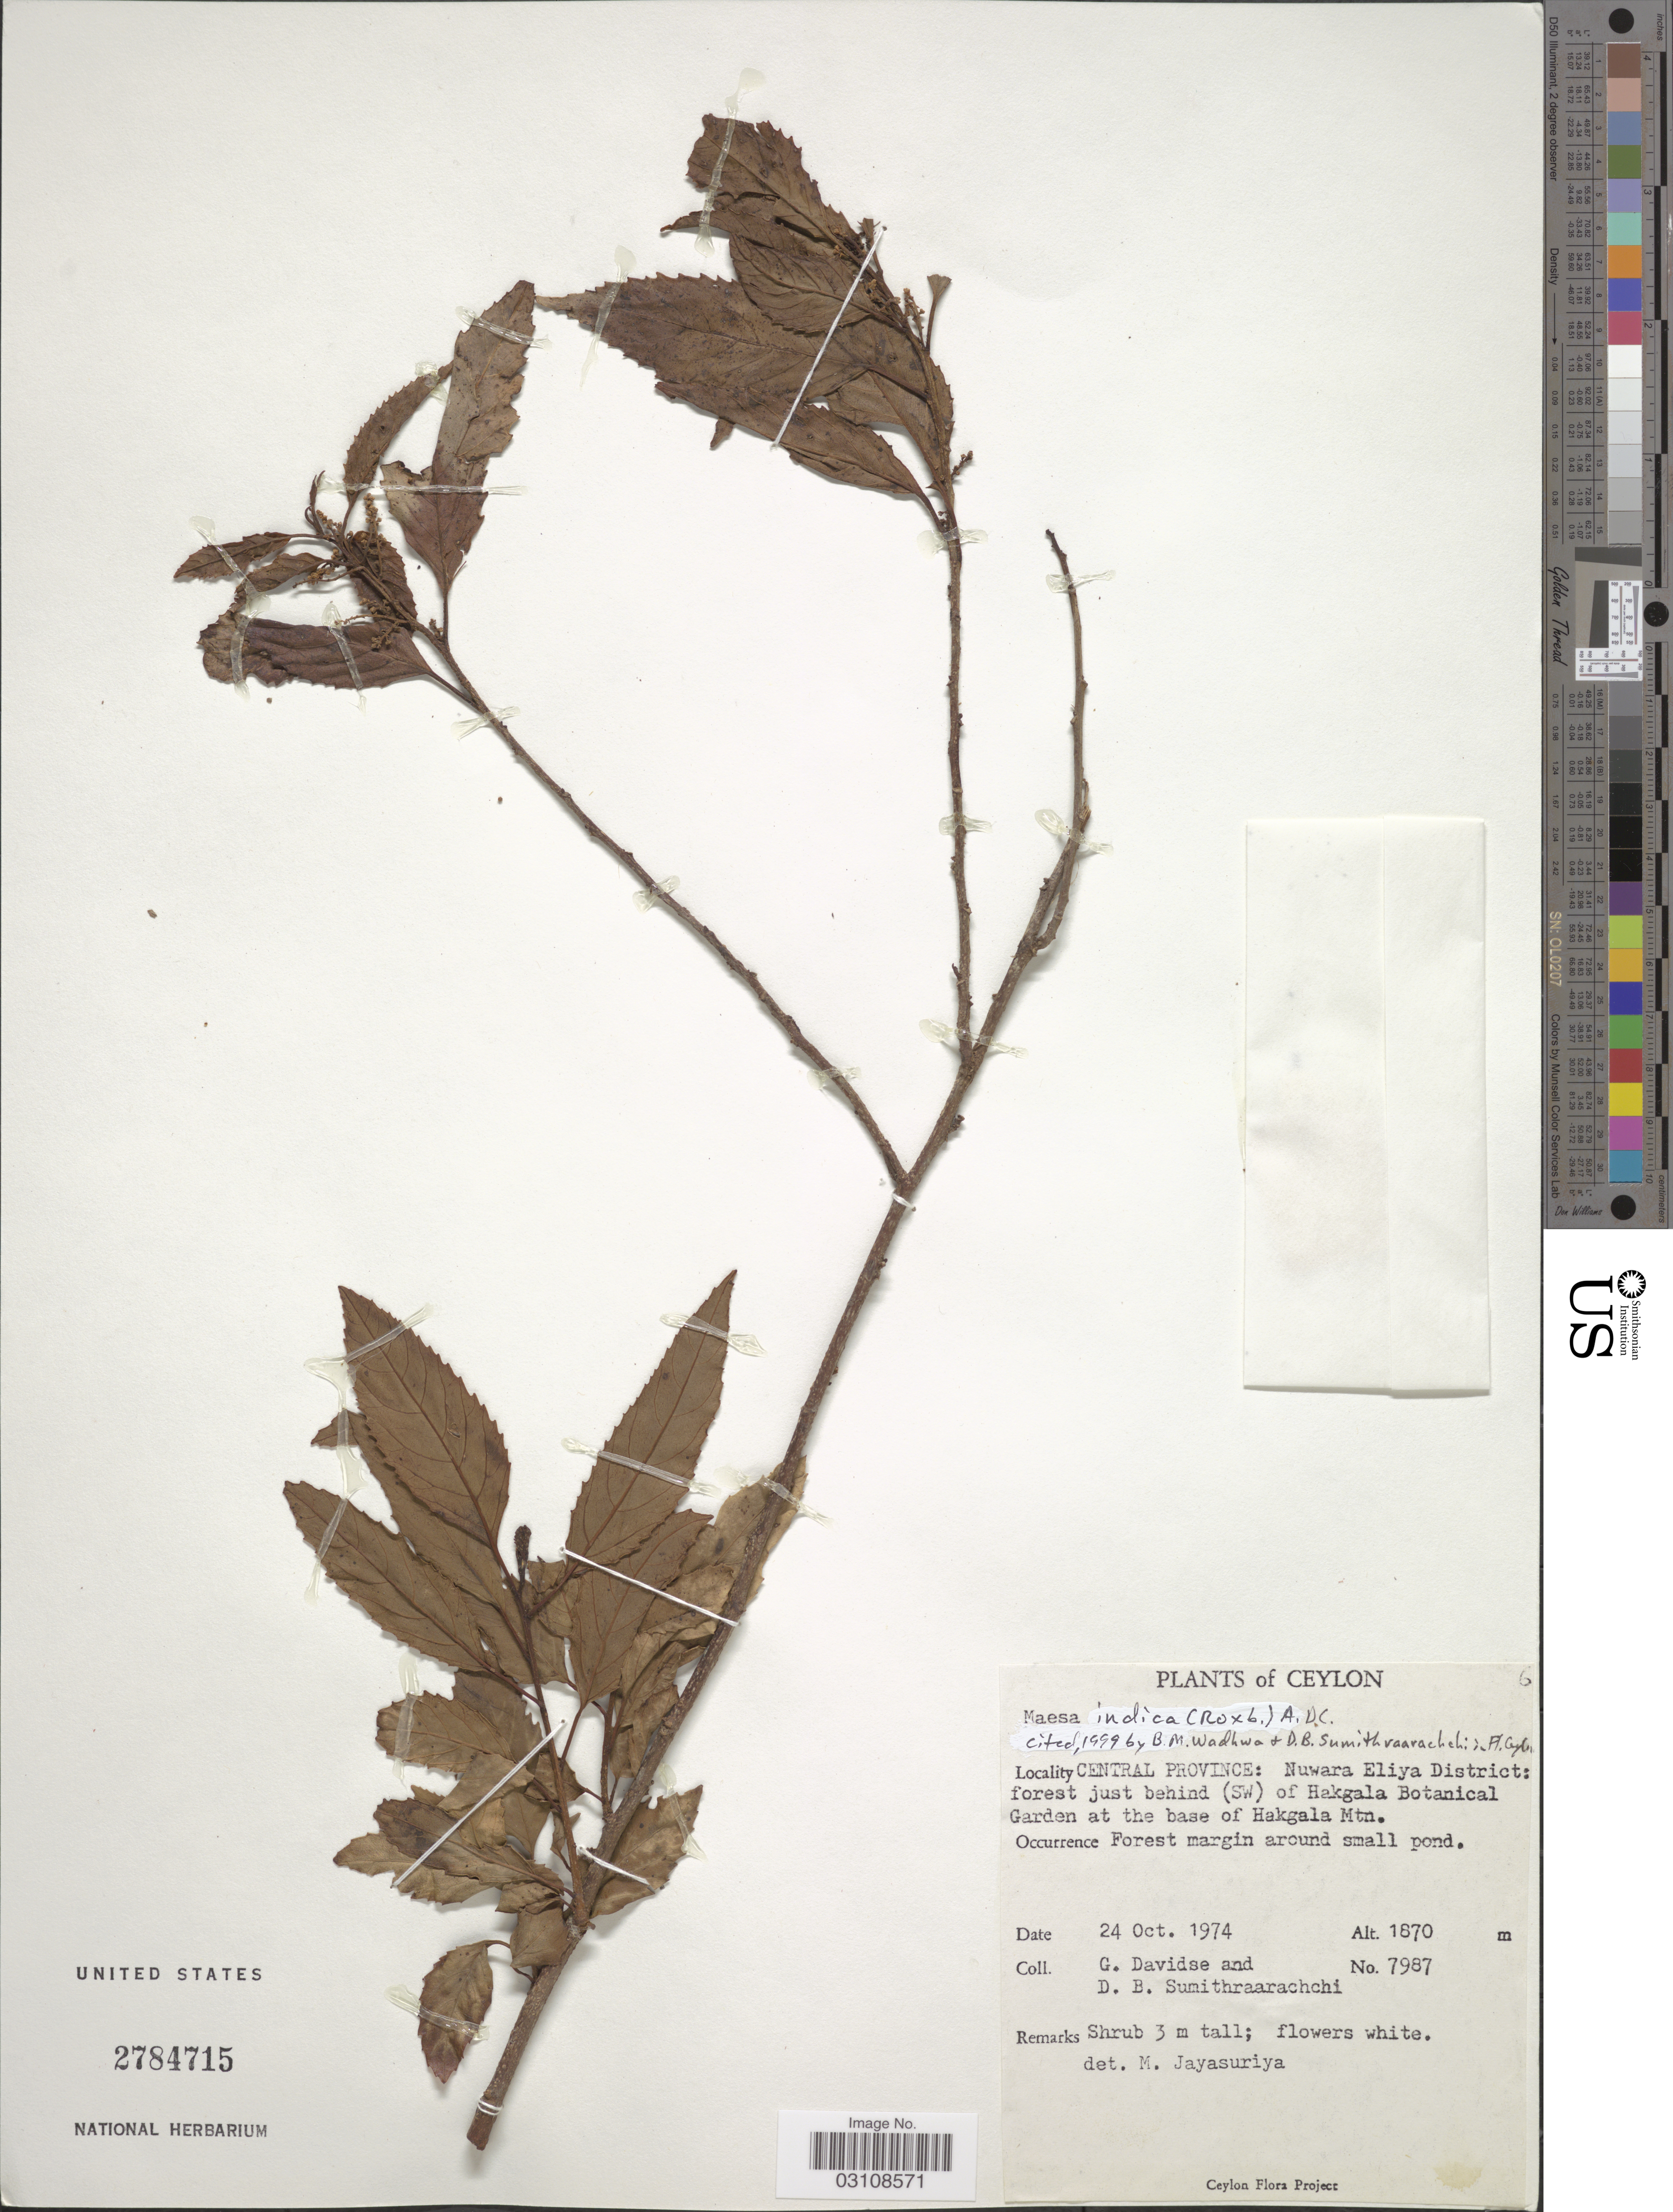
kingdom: Plantae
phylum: Tracheophyta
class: Magnoliopsida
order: Ericales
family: Primulaceae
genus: Maesa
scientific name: Maesa indica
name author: (Roxb.) A. DC.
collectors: G. Davidse & D. B. Sumithraarachchi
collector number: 7987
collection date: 1974-10-24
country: Sri Lanka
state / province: Central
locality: Ceylon. Nuwara Eliya District: forest just behind (SW) of Hakgala Botanical Garden at the base of Hakgala Mtn.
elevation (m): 1870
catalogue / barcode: US 2784715